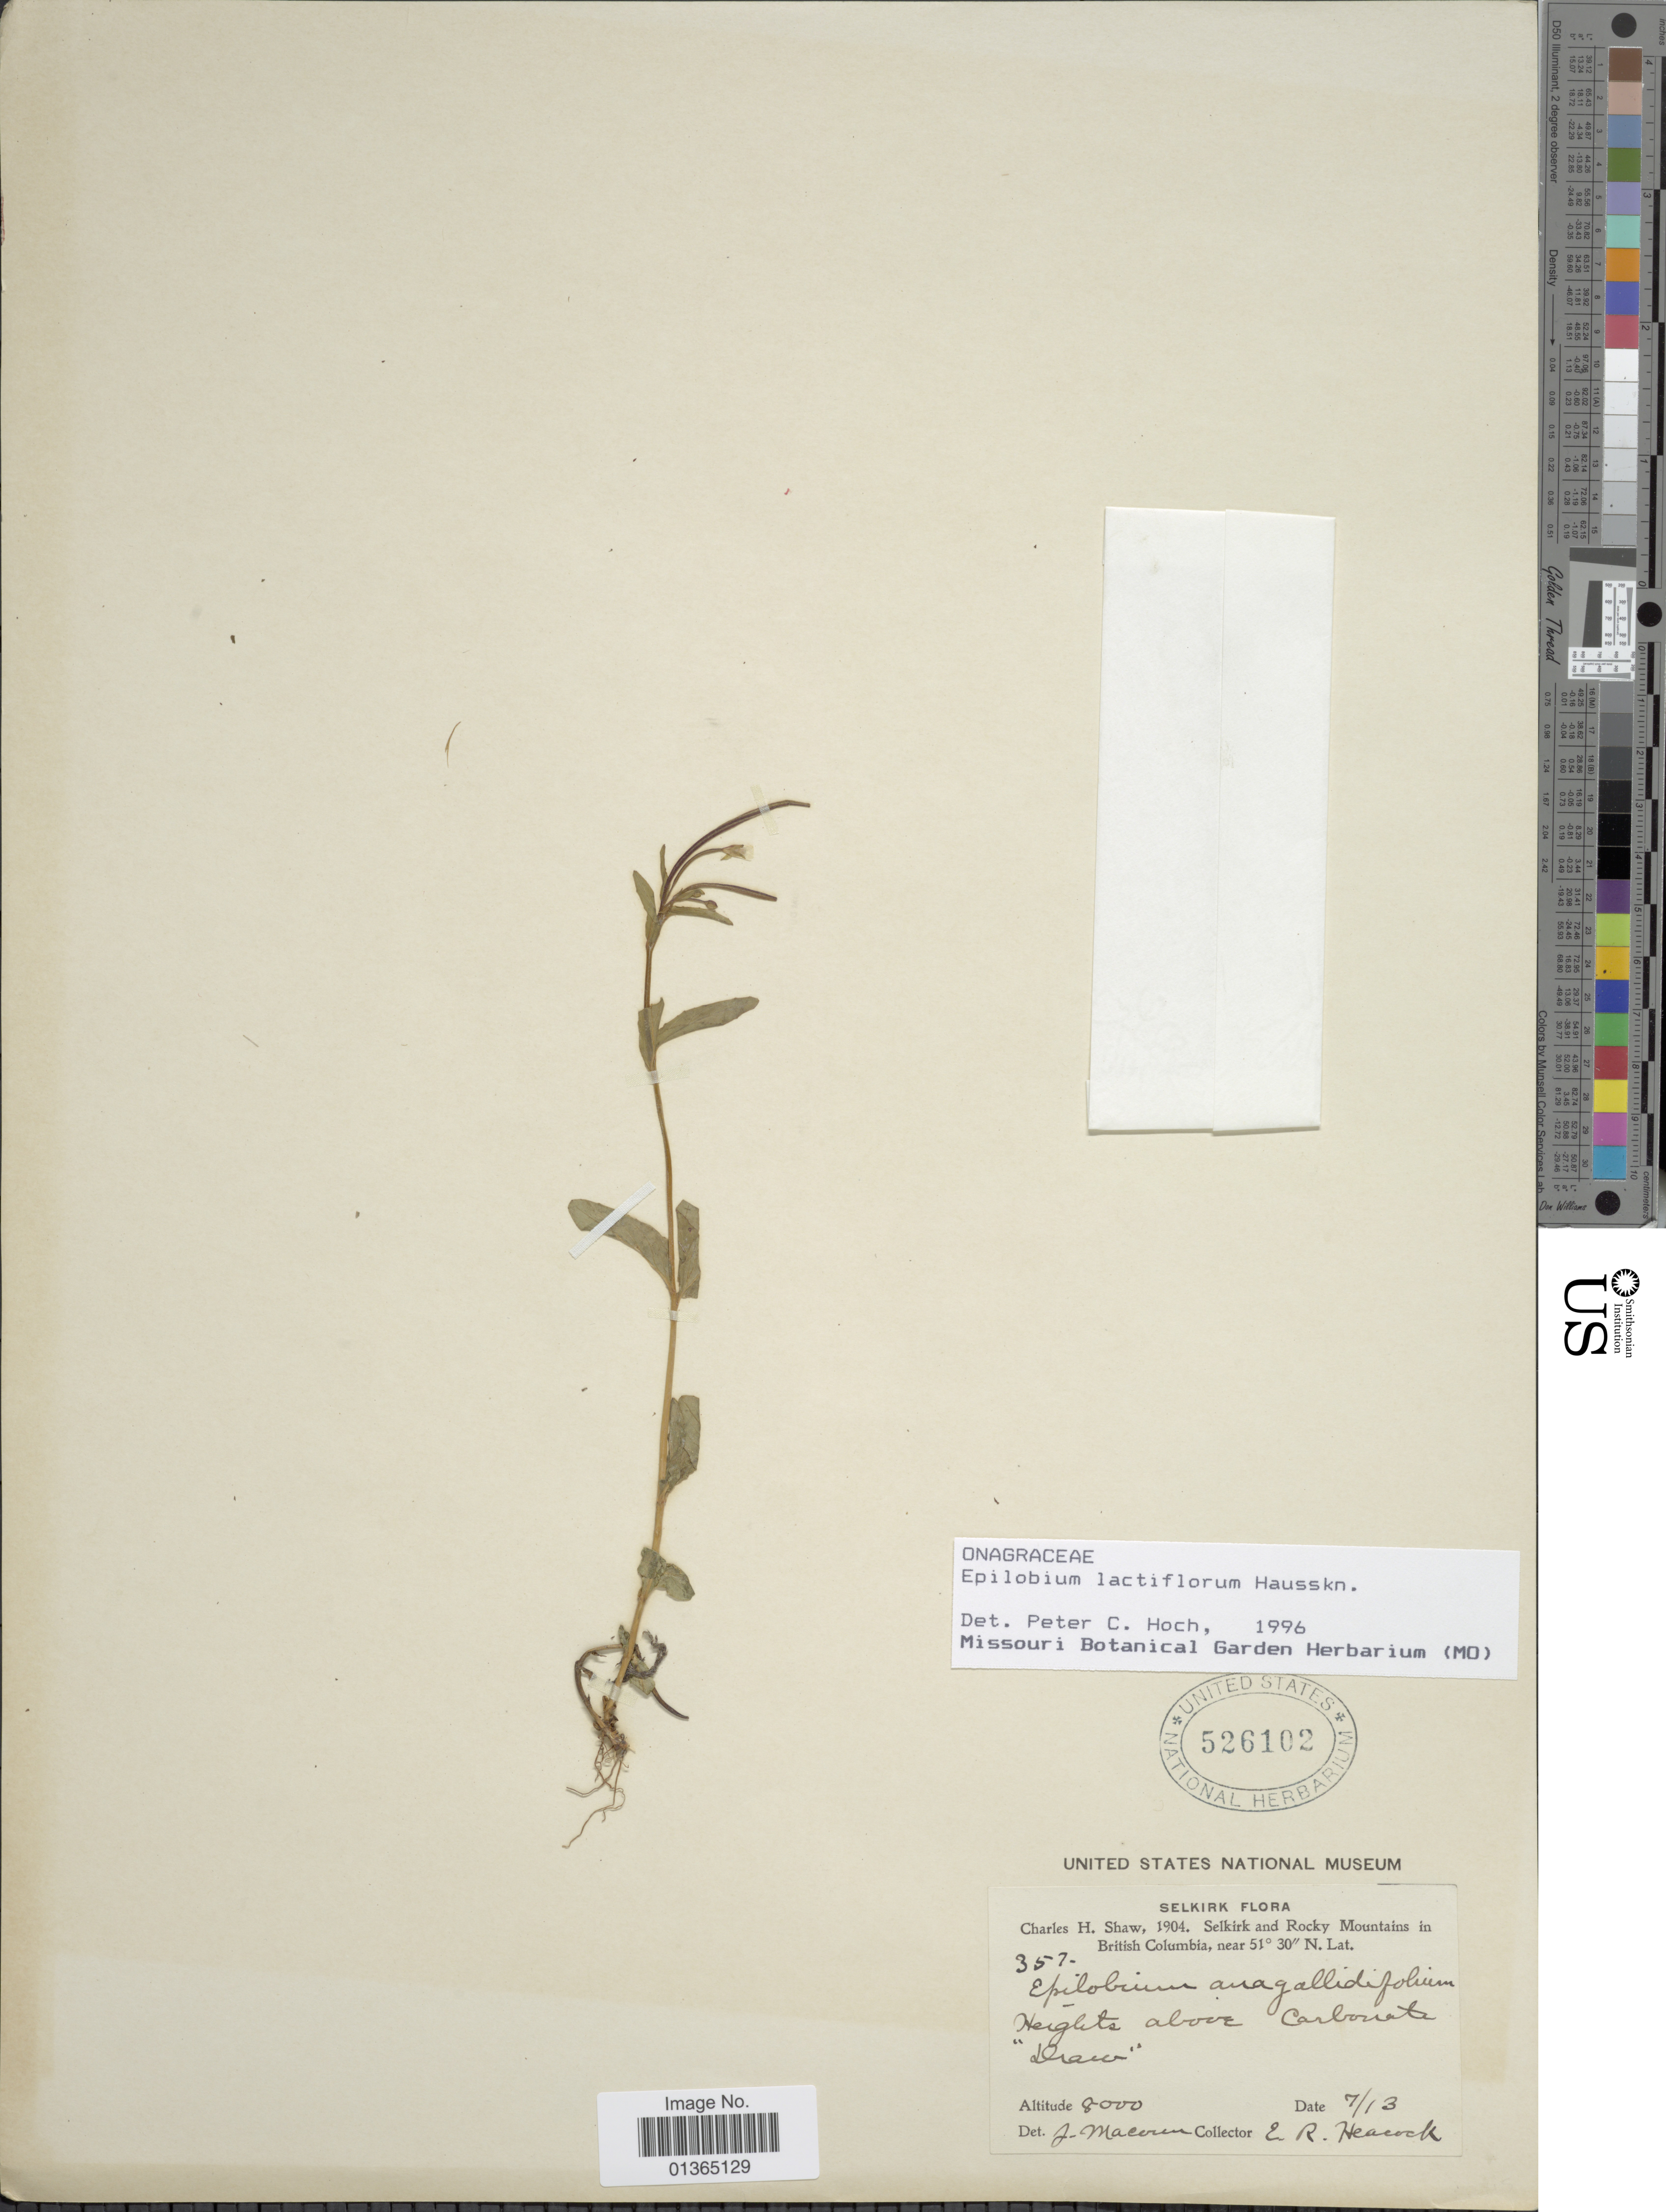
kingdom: Plantae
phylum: Tracheophyta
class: Magnoliopsida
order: Myrtales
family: Onagraceae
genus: Epilobium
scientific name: Epilobium lactiflorum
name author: Hausskn.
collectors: E. Heacock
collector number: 357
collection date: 1904-07-13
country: Canada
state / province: British Columbia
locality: Selkirk and Rocky Mountains. Heights above Carbonate "Draw".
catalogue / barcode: US 526102